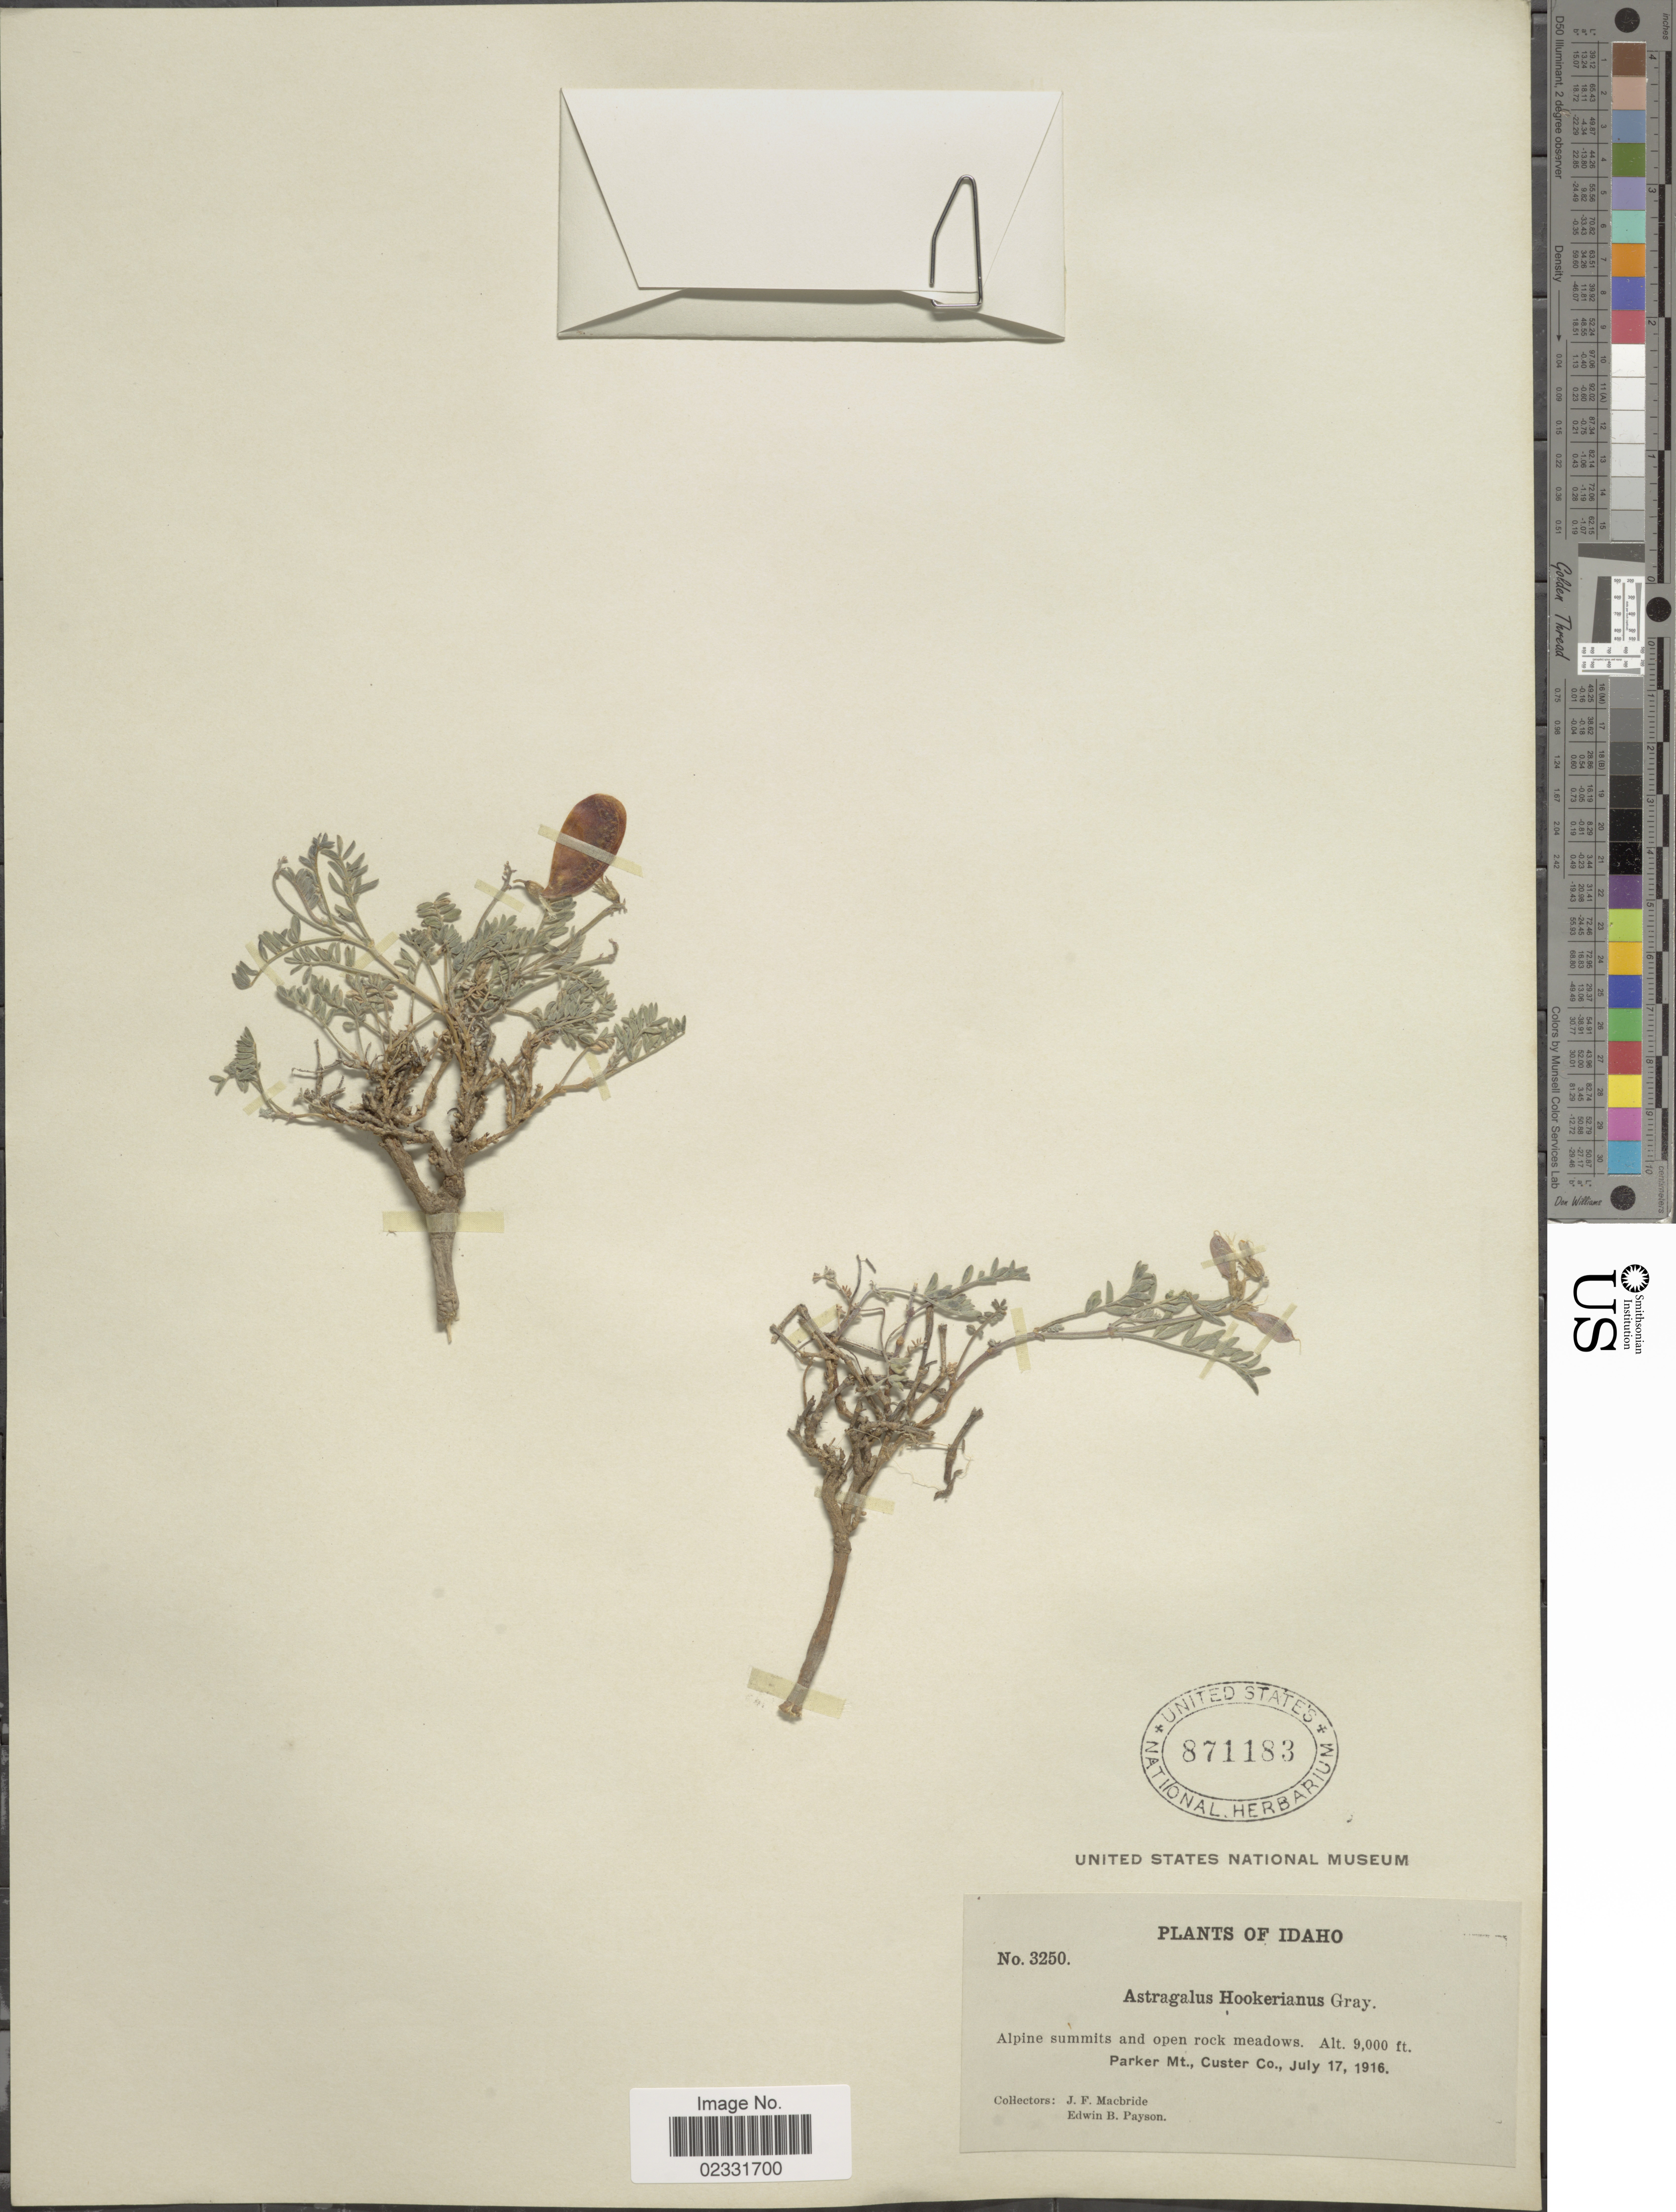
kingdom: Plantae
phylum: Tracheophyta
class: Magnoliopsida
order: Fabales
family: Fabaceae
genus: Astragalus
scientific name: Astragalus hookerianus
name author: D. Dietr.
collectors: J. F. Macbride & E. B. Payson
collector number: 3250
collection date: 1916-07-17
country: United States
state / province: Idaho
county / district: Custer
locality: Alpine summits and open rock sandstone meadows, Parker Mt.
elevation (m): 2743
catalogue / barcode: US 871183